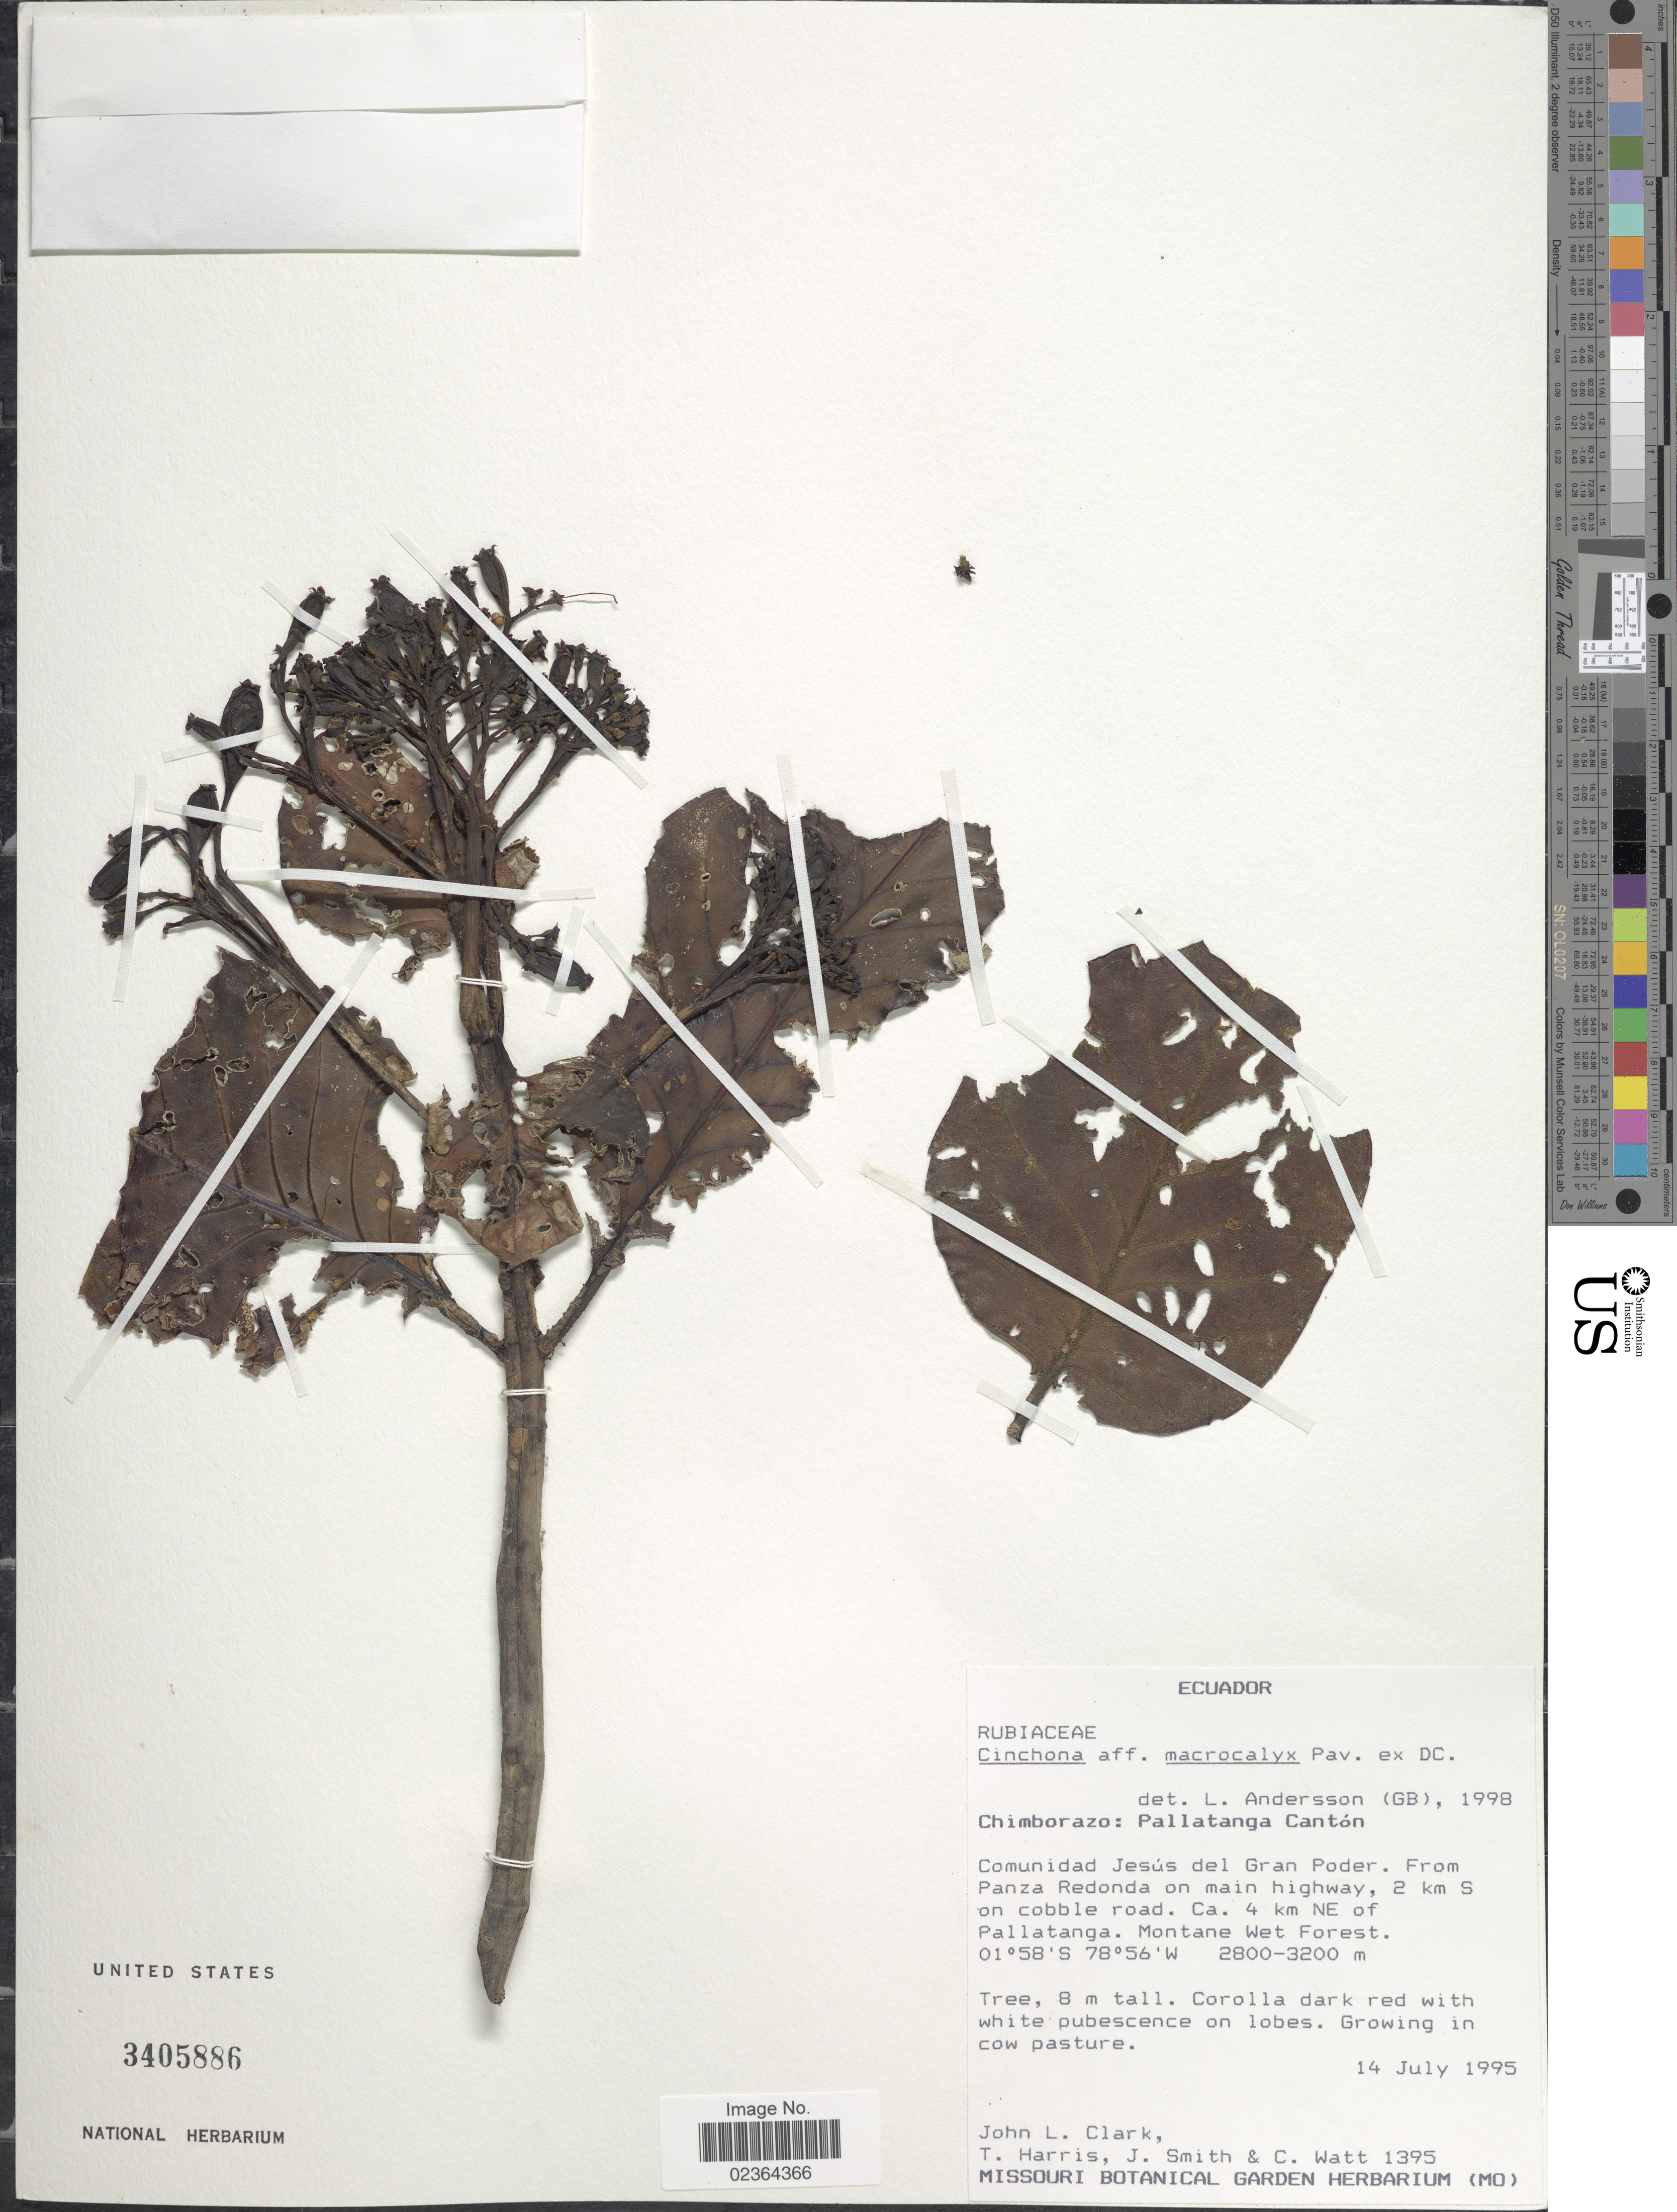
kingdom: Plantae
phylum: Tracheophyta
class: Magnoliopsida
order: Gentianales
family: Rubiaceae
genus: Cinchona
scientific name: Cinchona macrocalyx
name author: Pav. ex DC.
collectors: J. L. Clark, T. Harris, J. Smith & C. Watt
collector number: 1395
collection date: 1995-07-14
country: Ecuador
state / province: Chimborazo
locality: Chimborazo: Pallatanga Canton, Comunidad Jesus del Gran Poder, From Panza Redonda on main highway, 2 km S on cobble road, 4 km NE of Pallatanga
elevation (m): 2800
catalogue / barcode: US 3405886